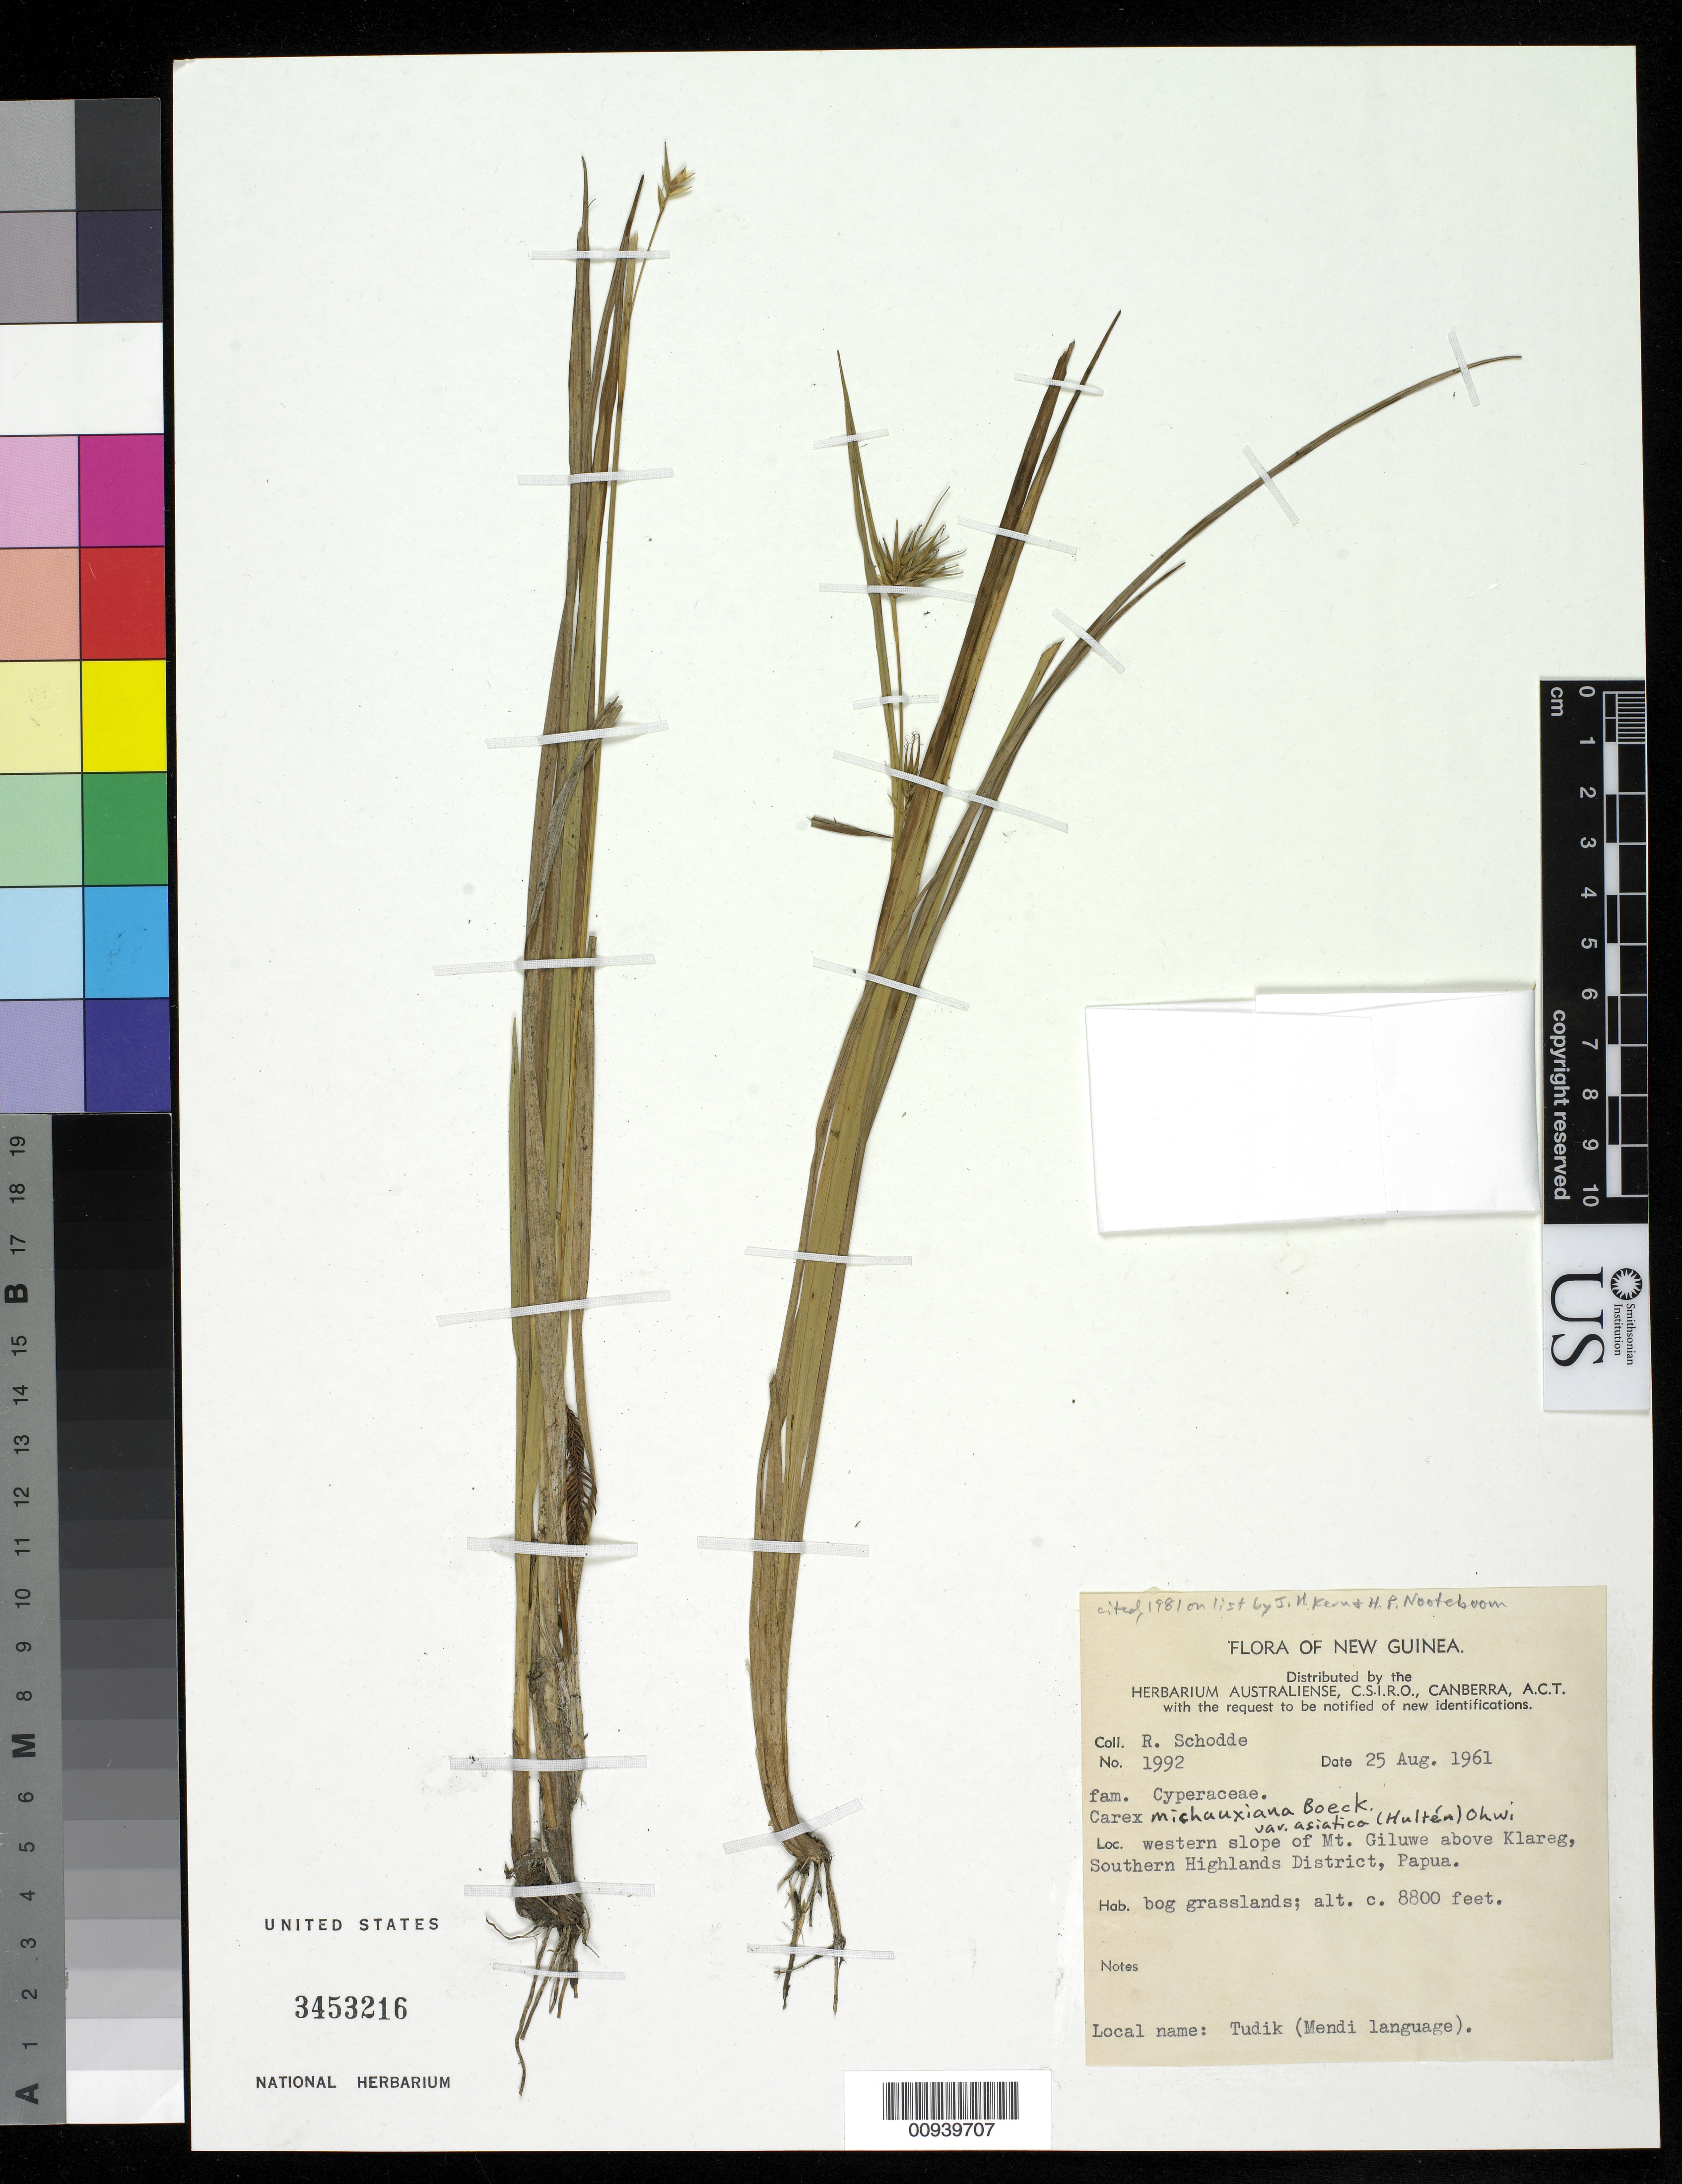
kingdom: Plantae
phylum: Tracheophyta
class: Liliopsida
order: Poales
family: Cyperaceae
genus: Carex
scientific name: Carex michauxiana subsp. asiatica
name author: Hultén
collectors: R. Schodde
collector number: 1992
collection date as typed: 25 Aug 1961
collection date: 1961-08-25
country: Papua New Guinea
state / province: Southern Highlands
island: New Guinea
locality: Western slope of Mt. Giluwe, above Klareg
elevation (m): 2682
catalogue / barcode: US 3453216